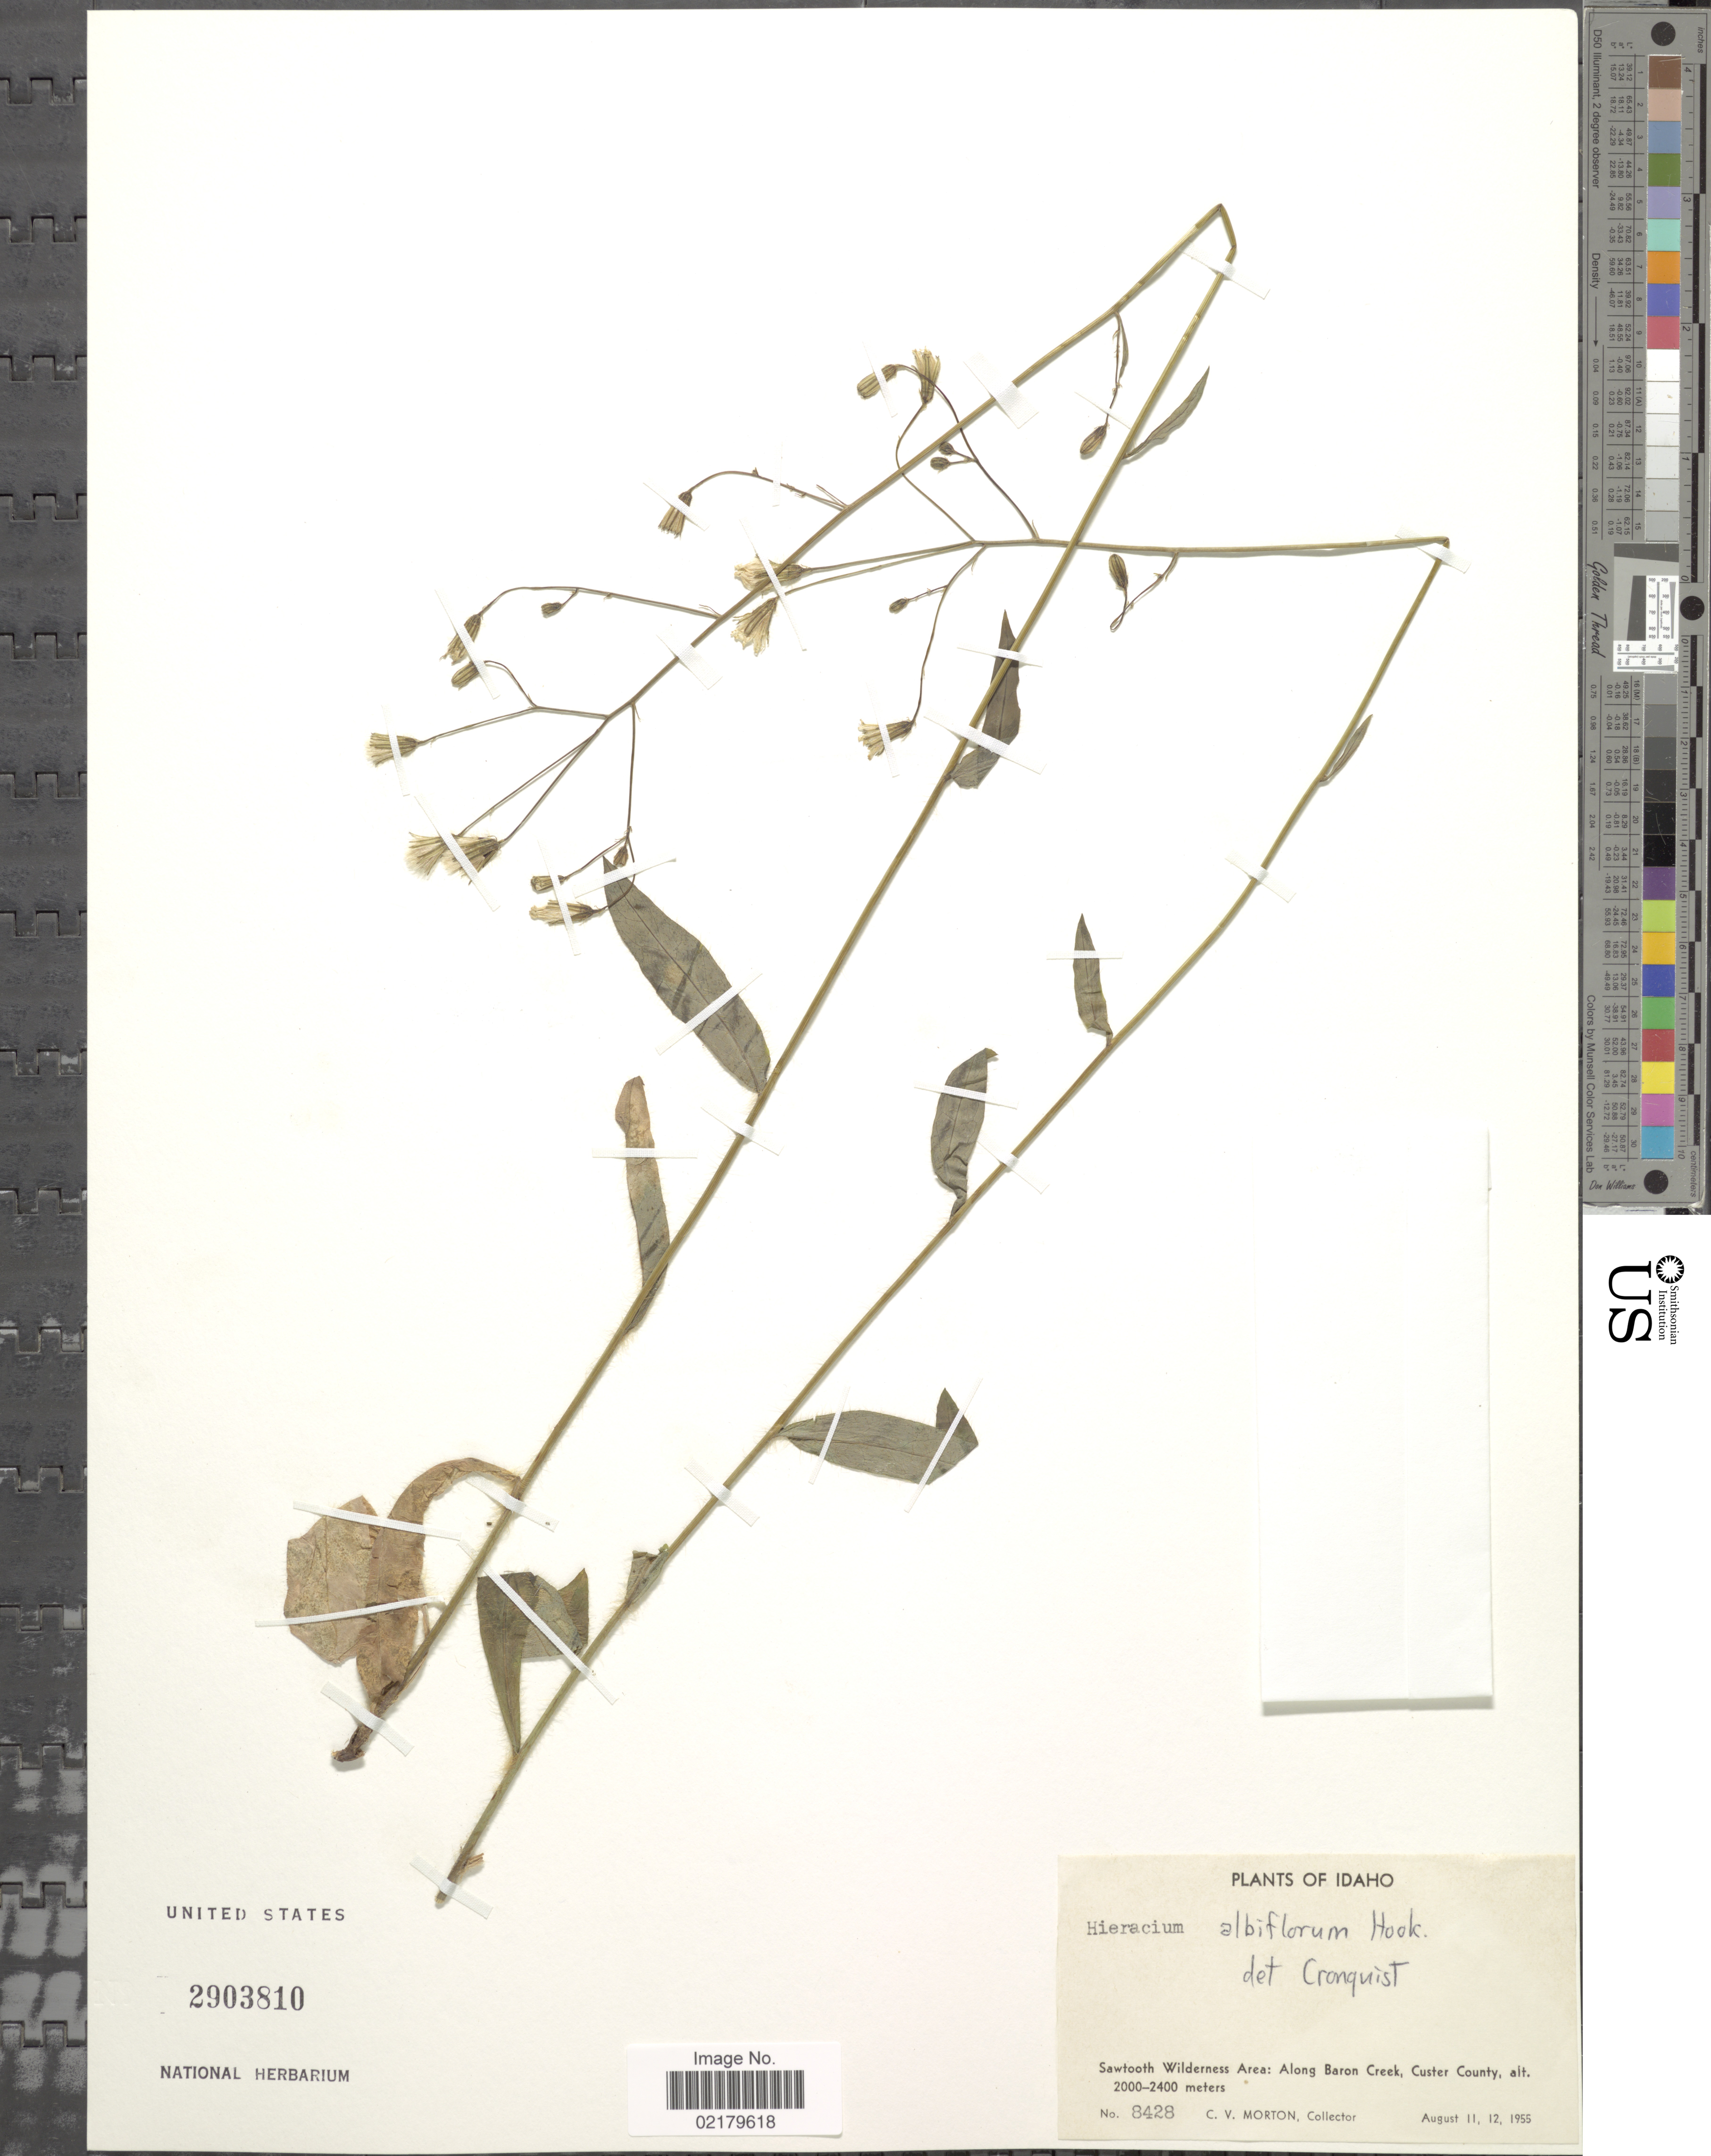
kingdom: Plantae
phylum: Tracheophyta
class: Magnoliopsida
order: Asterales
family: Asteraceae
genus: Hieracium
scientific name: Hieracium albiflorum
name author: Hook.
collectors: C. V. Morton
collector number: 8428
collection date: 1955-08-11/1955-08-12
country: United States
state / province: Idaho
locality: Sawtooth Wilderness Area: Along Baron Creek, Custer County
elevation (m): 2000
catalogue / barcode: US 2903810